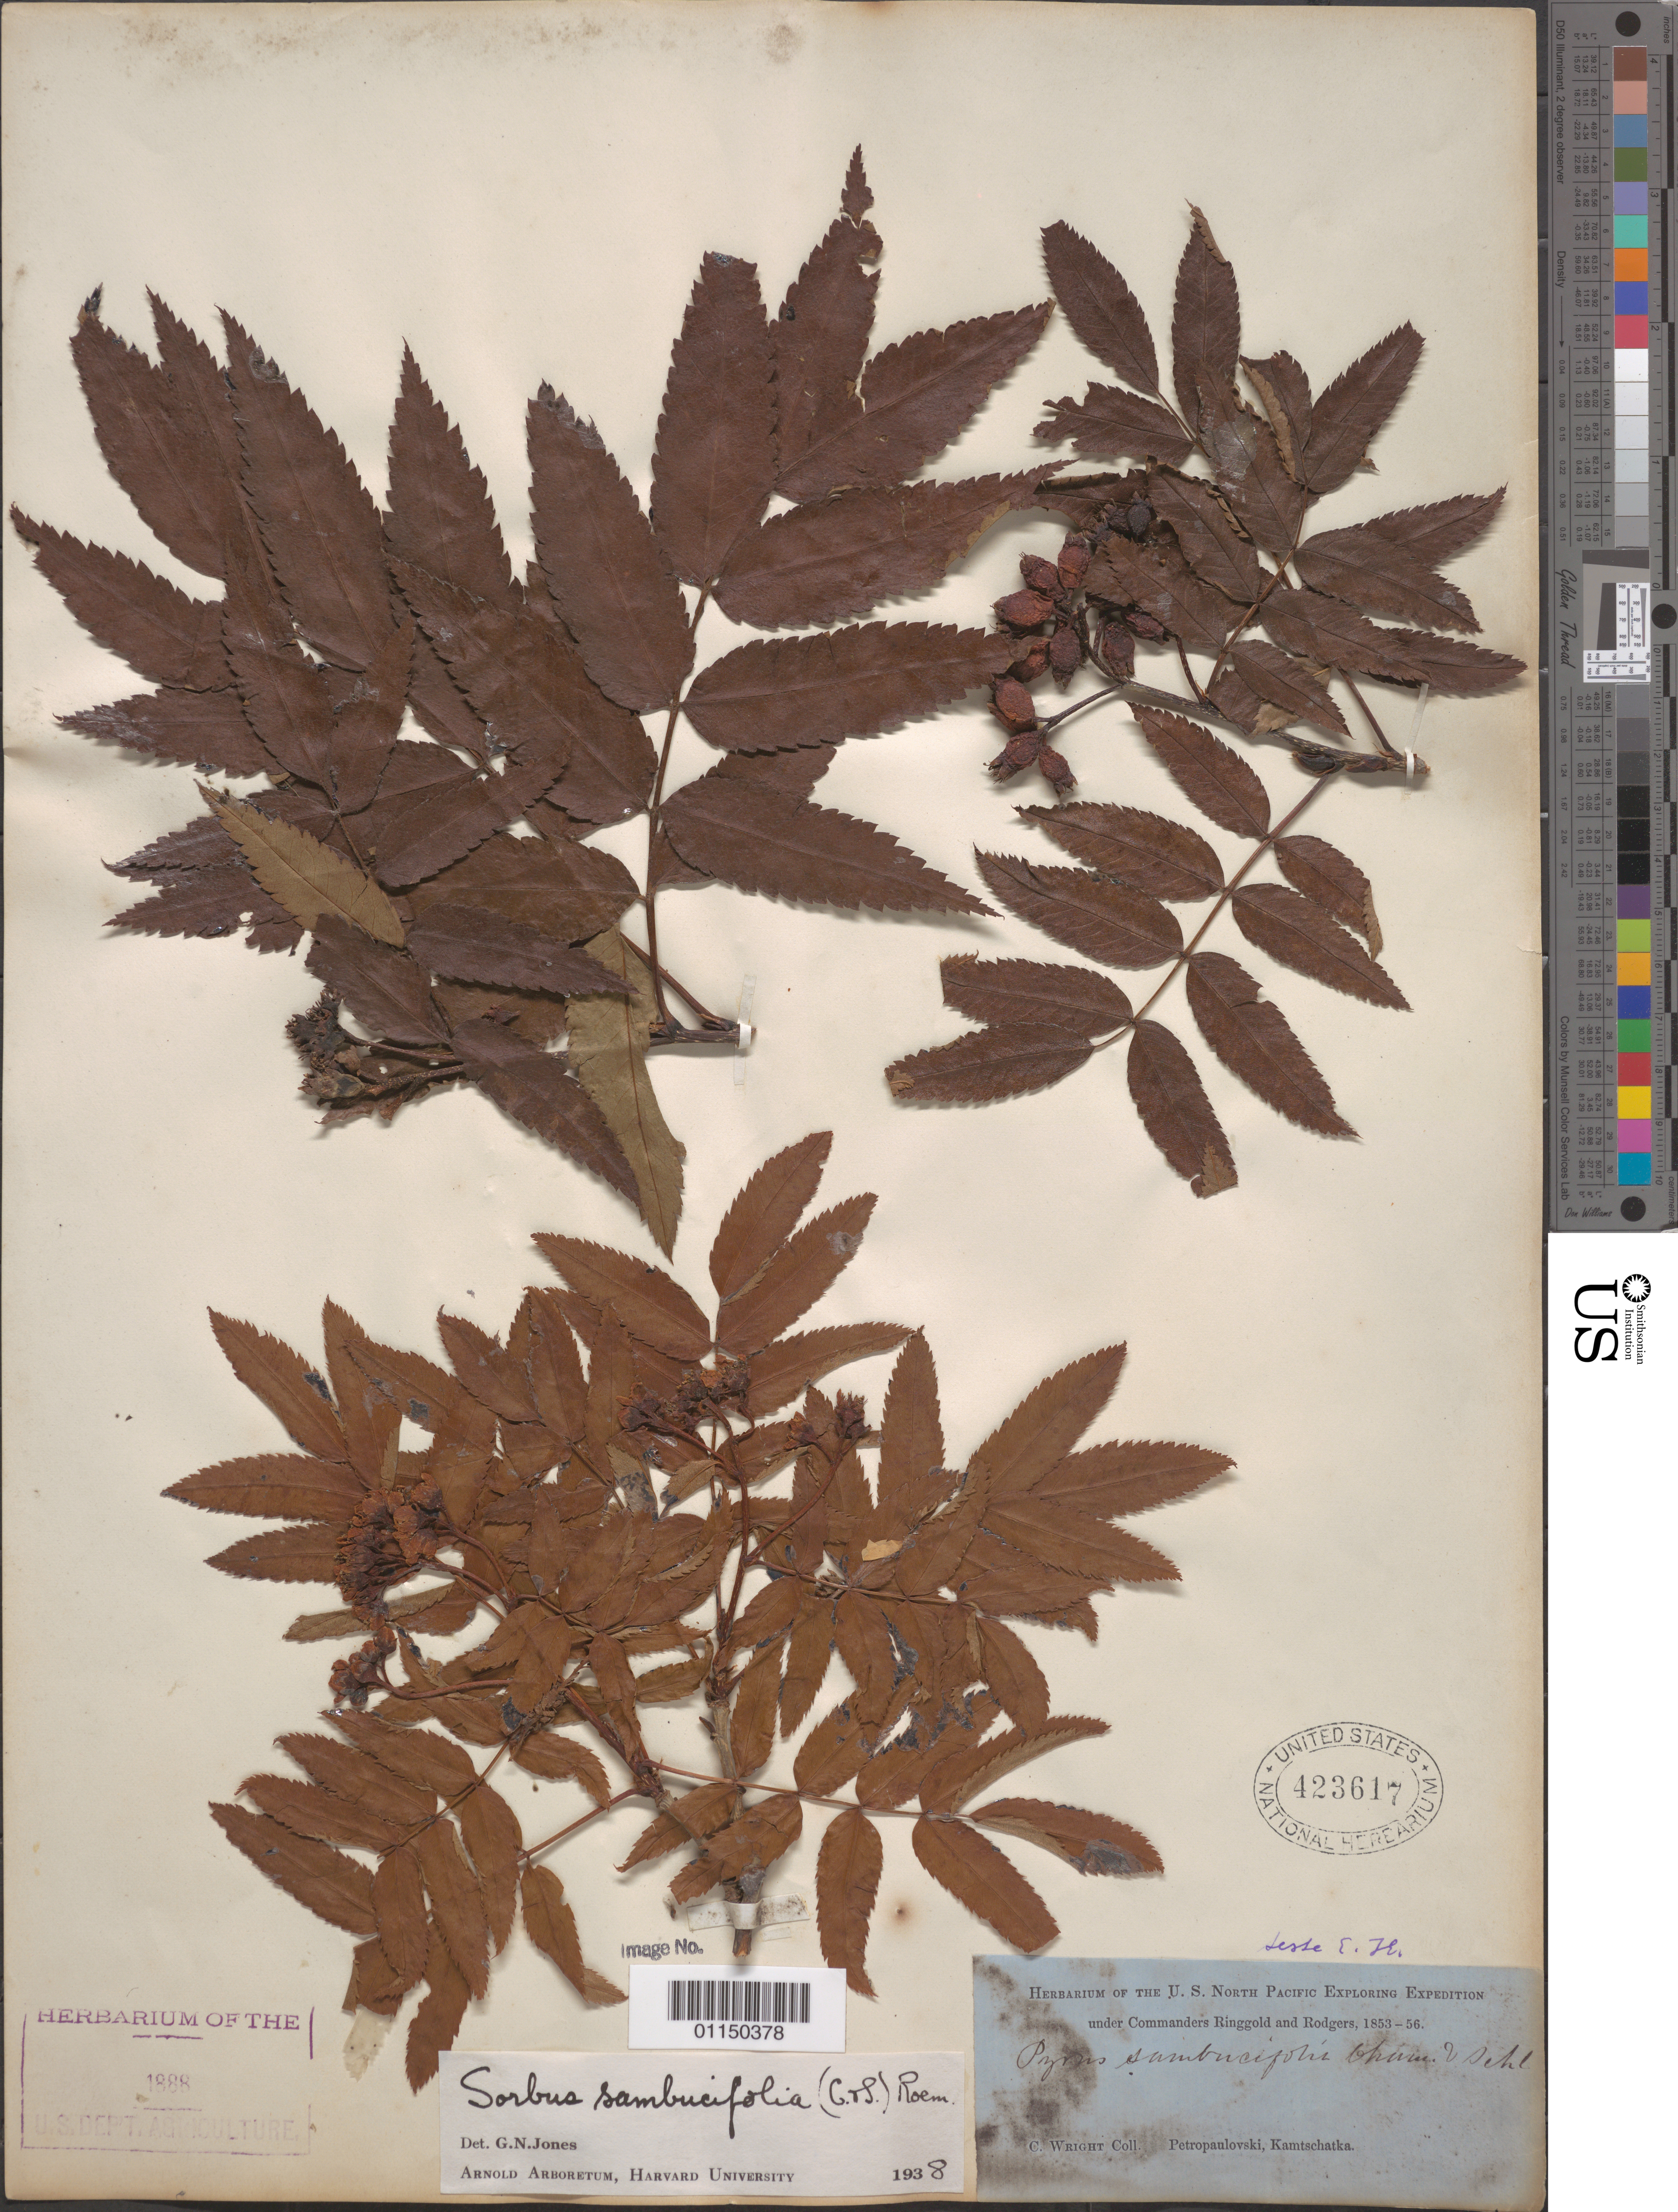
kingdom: Plantae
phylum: Tracheophyta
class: Magnoliopsida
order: Rosales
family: Rosaceae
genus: Sorbus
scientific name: Sorbus sambucifolia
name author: (Cham. & Schltdl.) M. Roem.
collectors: C. Wright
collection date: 1853/1856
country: Russian Federation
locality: Petropaulovski, Kamtschatka.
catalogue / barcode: US 423617